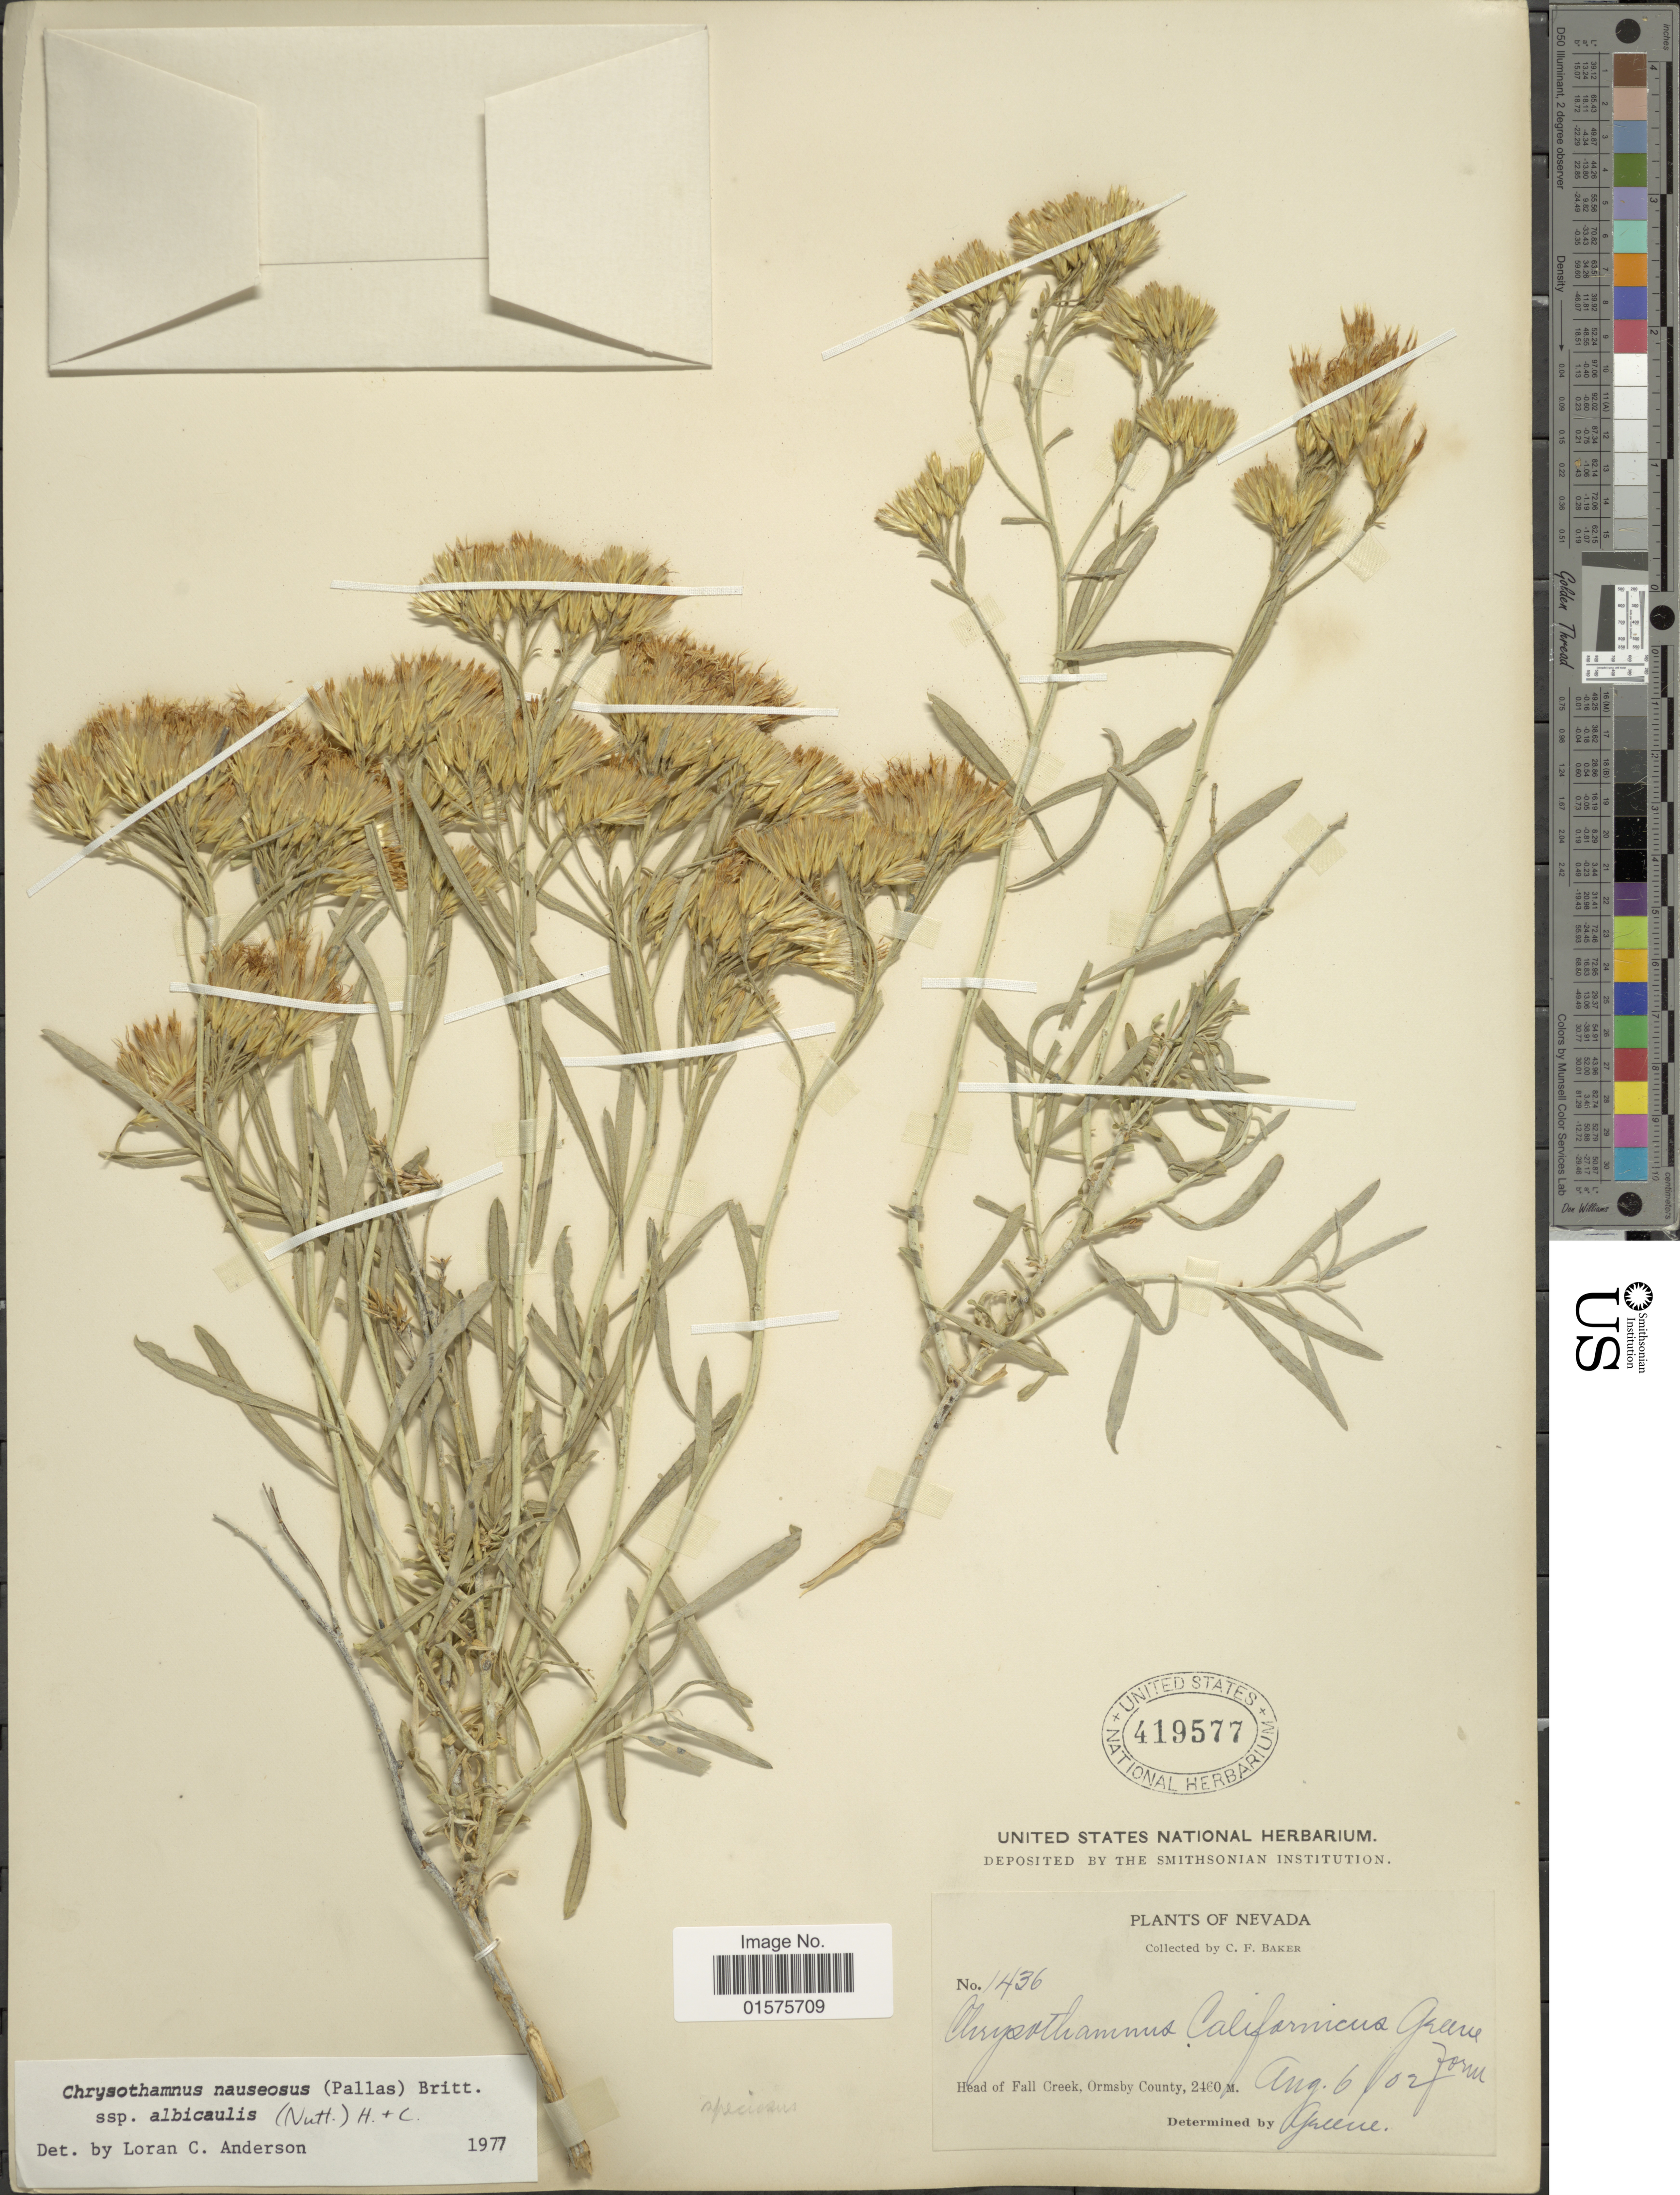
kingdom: Plantae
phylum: Tracheophyta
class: Magnoliopsida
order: Asterales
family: Asteraceae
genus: Ericameria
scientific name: Ericameria nauseosa var. speciosa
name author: (Nutt.) G.L. Nesom & G.I. Baird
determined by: Urbatsch, Lowell E., Curator (LSU), Louisiana State University (UNITED STATES)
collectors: C. F. Baker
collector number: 1436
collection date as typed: Transcribed d/m/y: 6/8/2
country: United States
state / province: Nevada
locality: Head of Fall Creek, Ormsby County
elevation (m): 2460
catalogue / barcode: US 419577